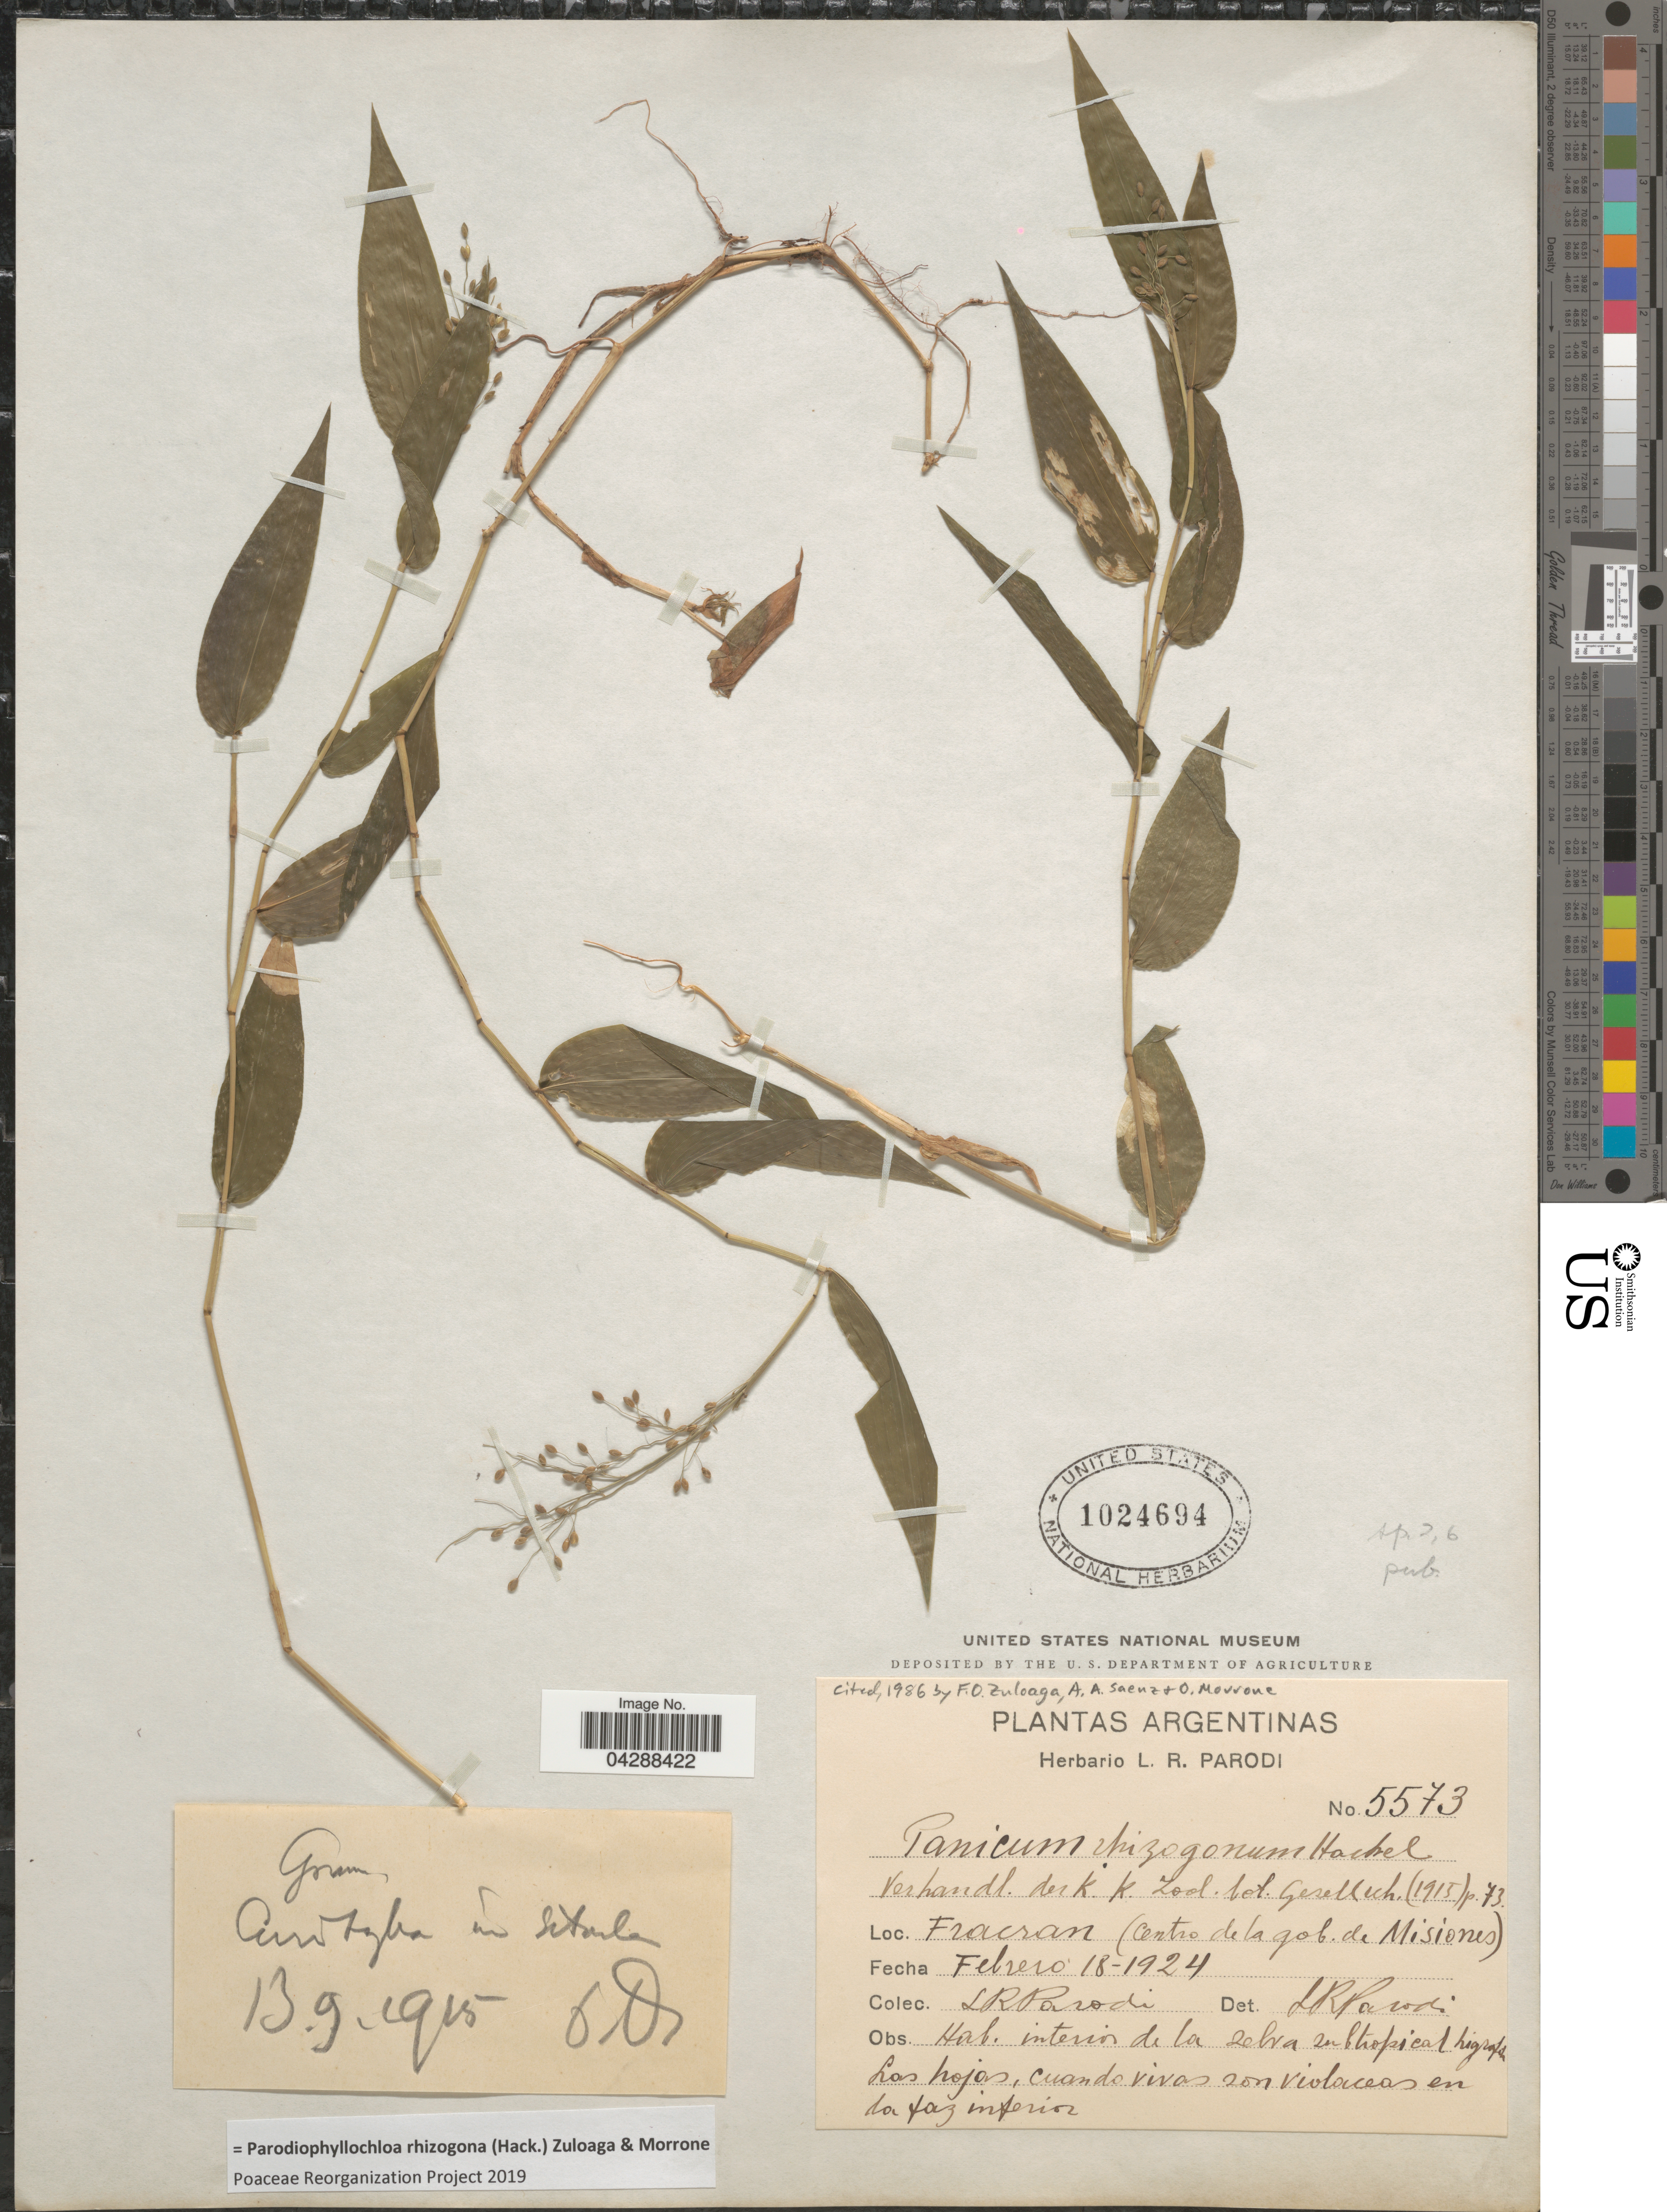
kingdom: Plantae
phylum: Tracheophyta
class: Liliopsida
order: Poales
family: Poaceae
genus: Parodiophyllochloa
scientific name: Parodiophyllochloa rhizogona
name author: (Hack.) Zuloaga & Morrone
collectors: L. R. Parodi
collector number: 5573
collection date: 1924-02-18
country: Argentina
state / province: Misiones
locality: Fracran (Centro de la gob. de Misiones).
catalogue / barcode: US 1024694